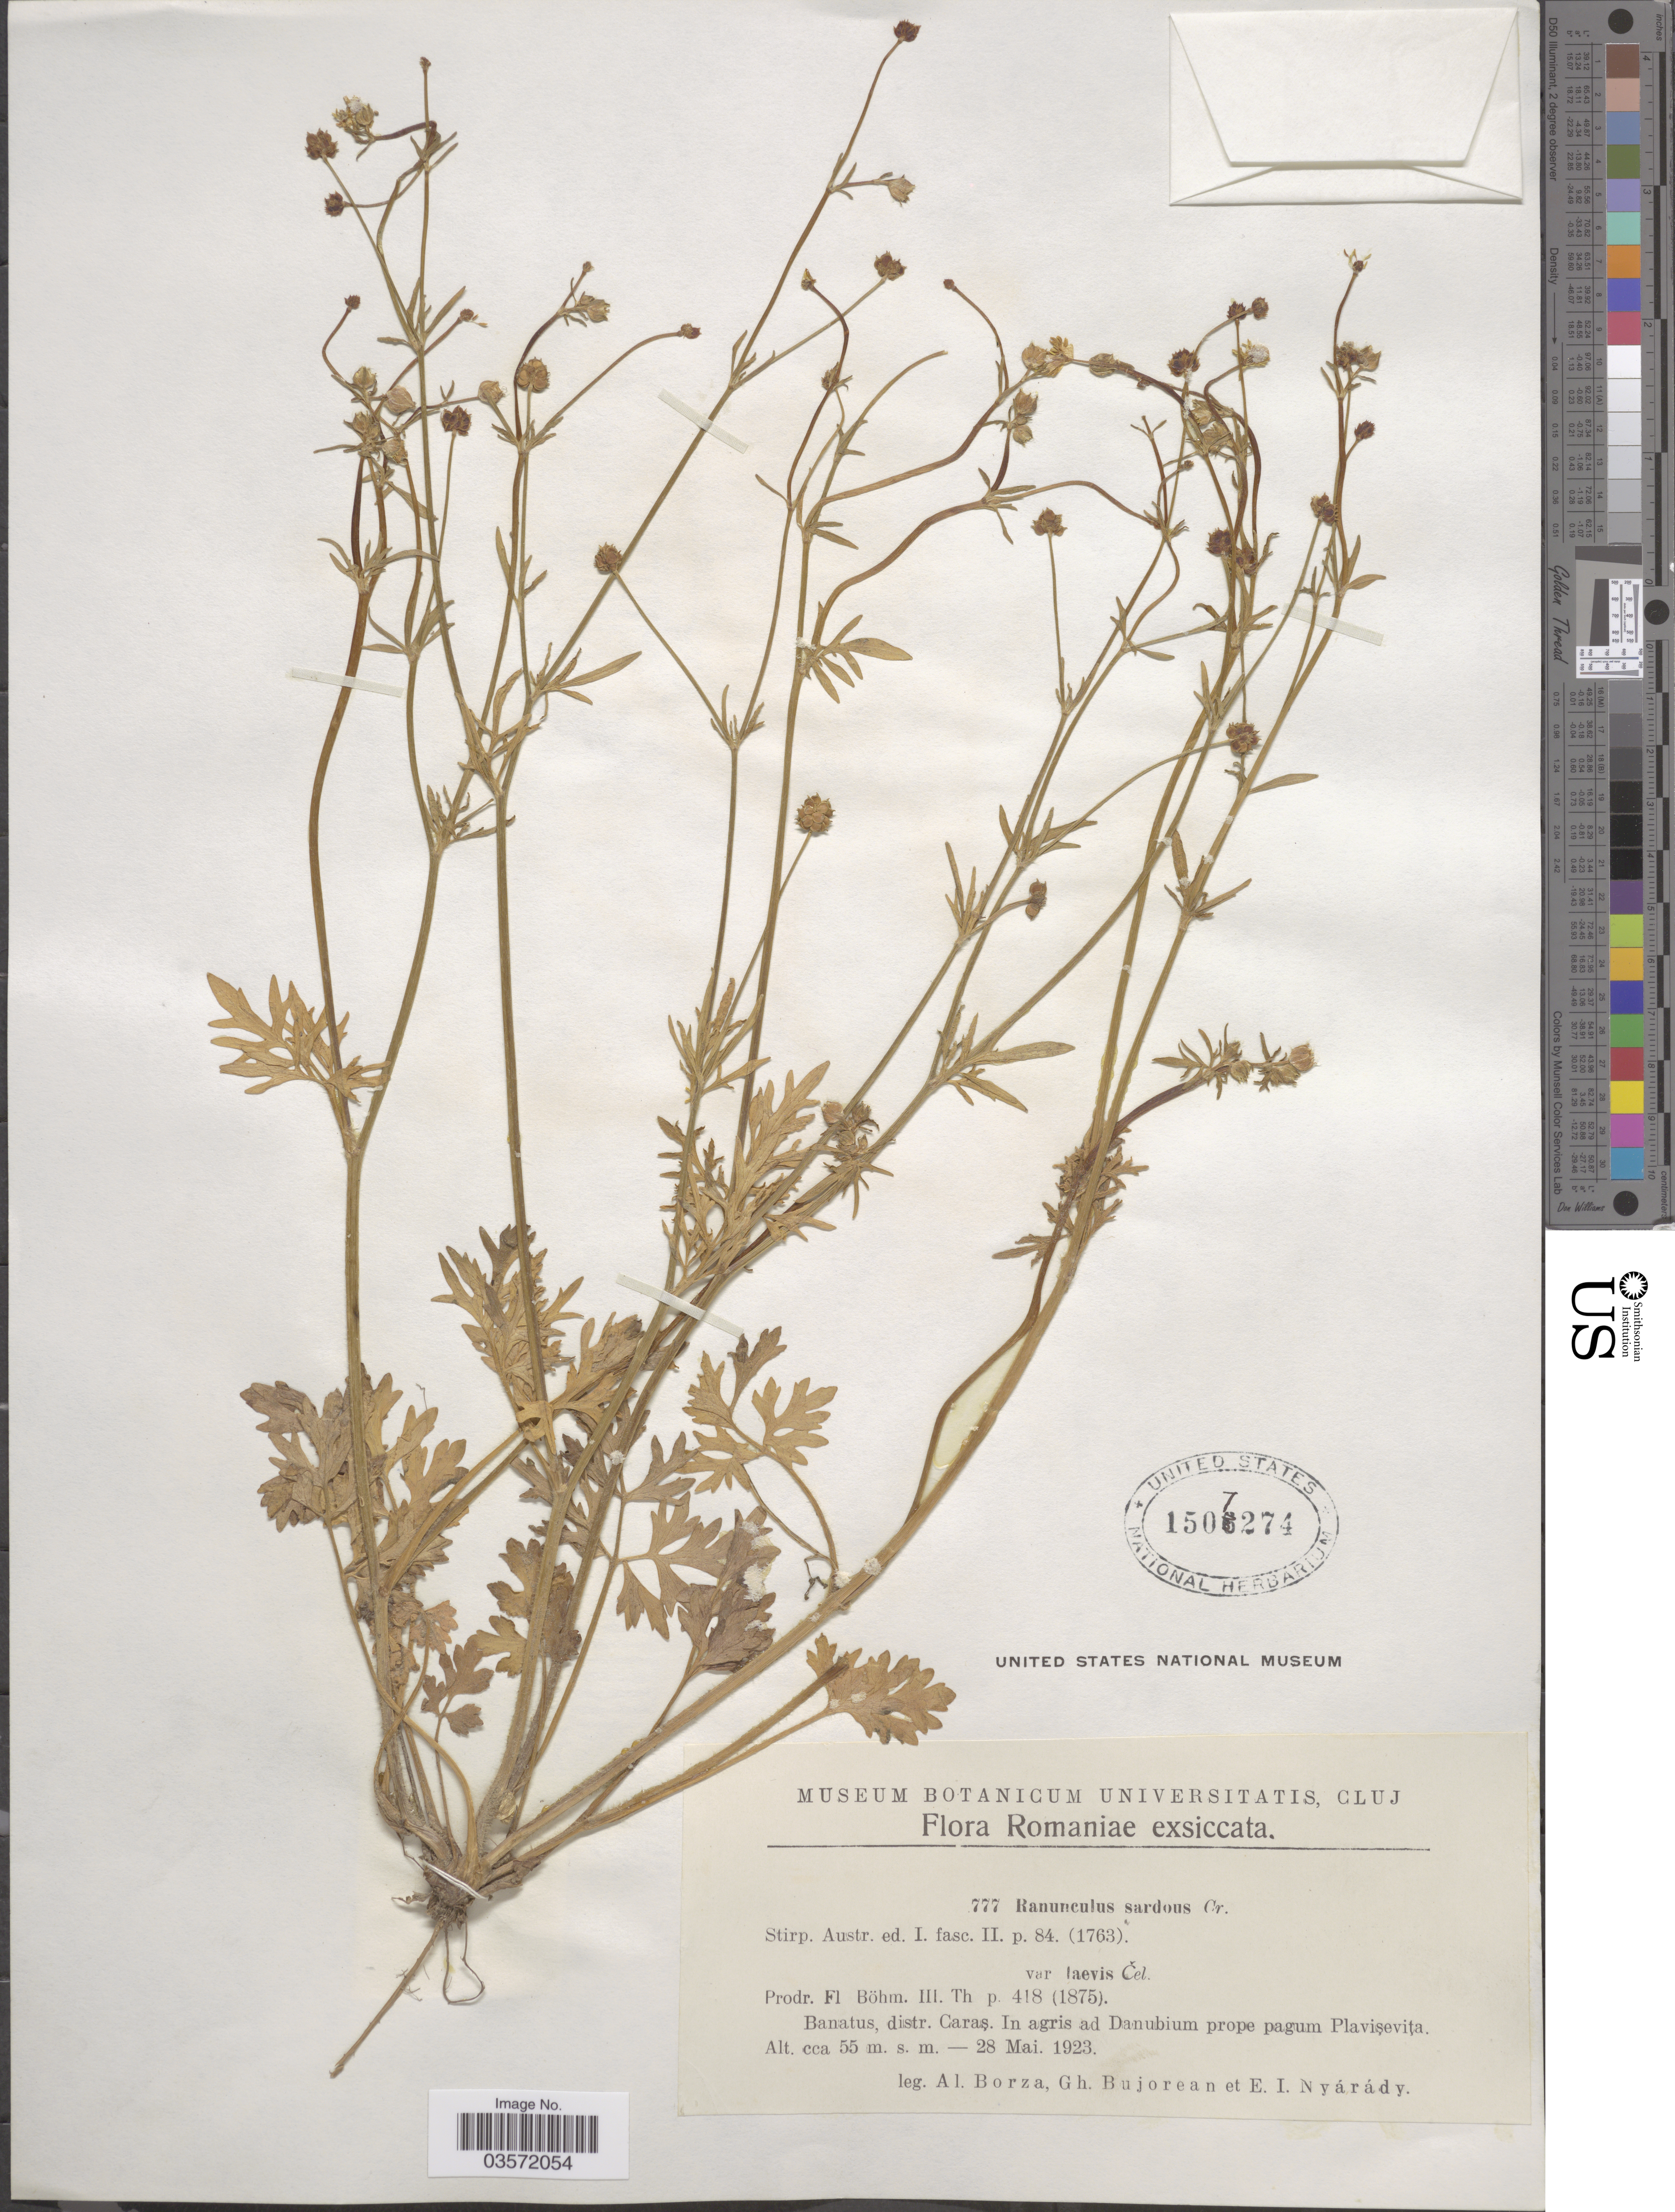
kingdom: Plantae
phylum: Tracheophyta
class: Magnoliopsida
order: Ranunculales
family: Ranunculaceae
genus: Ranunculus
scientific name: Ranunculus sardous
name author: Crantz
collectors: A. Borza, G. Bujorean & E. Nyárády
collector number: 777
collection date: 1923-05-28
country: Romania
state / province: Caras-Severin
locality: Banatus, distr. Caraş. In agris ad Danubium prope pagum Plavişevita.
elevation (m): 55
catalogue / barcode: US 1507274